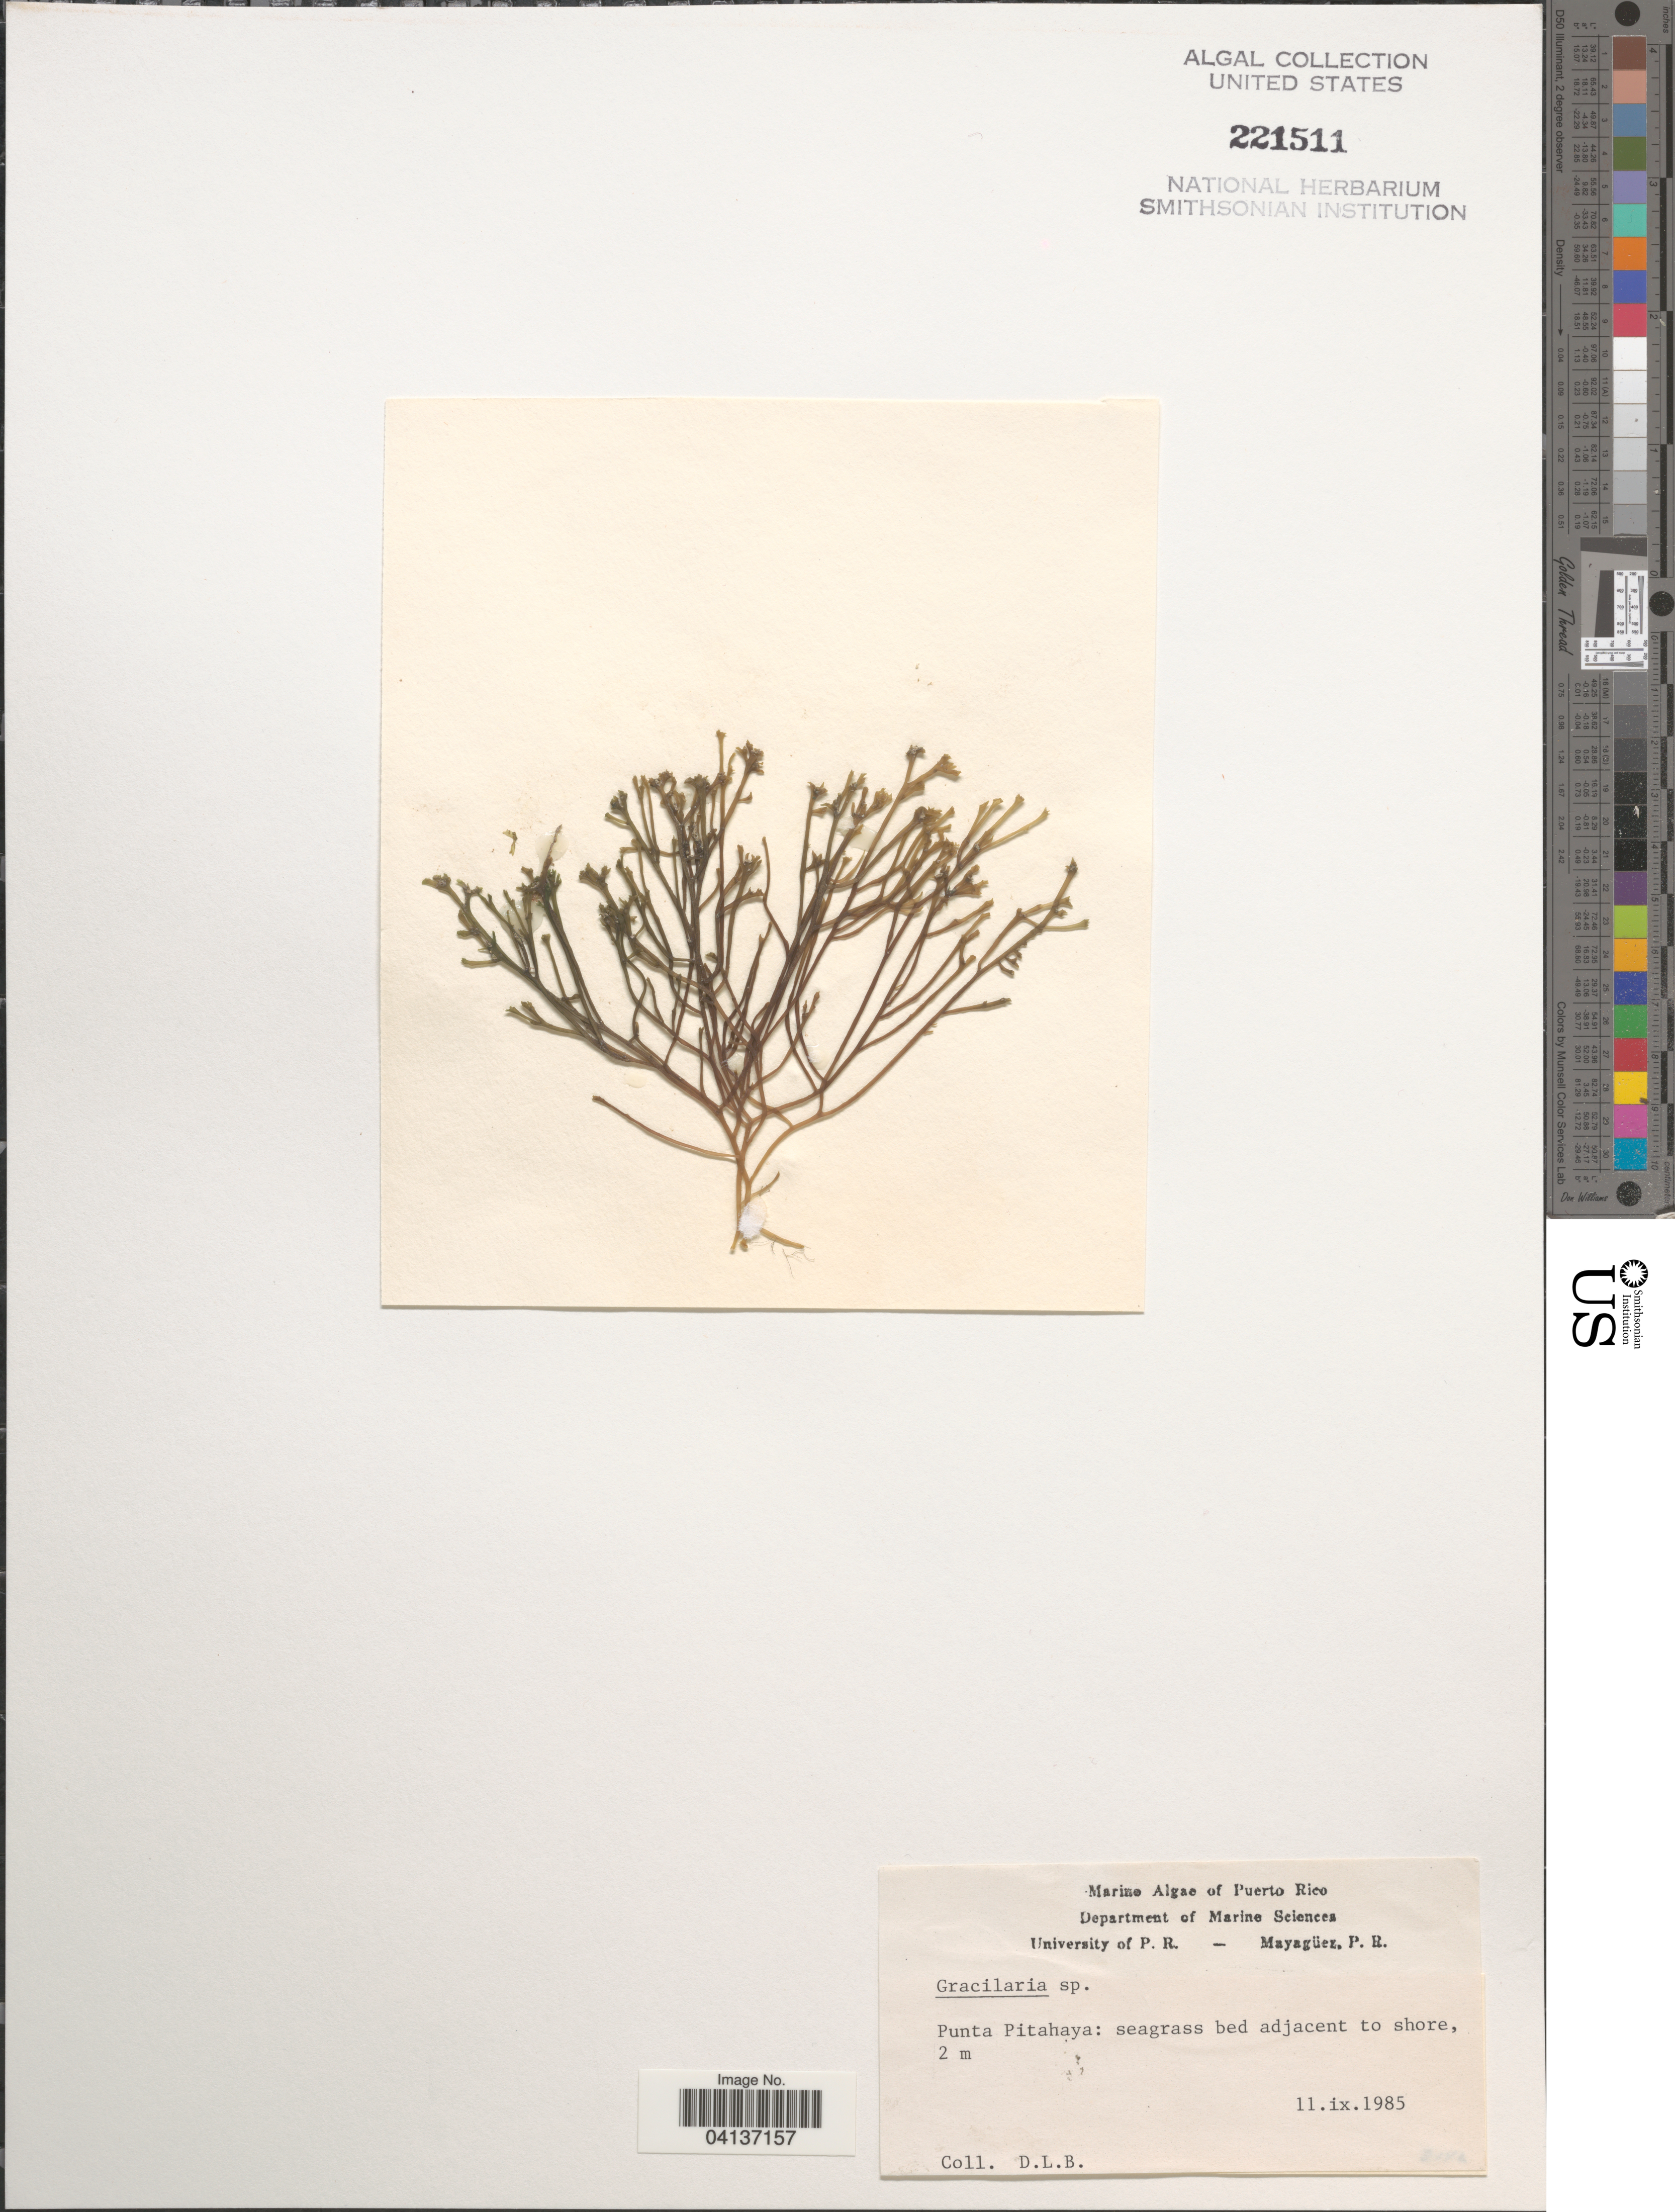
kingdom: Plantae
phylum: Rhodophyta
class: Florideophyceae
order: Gracilariales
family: Gracilariaceae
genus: Gracilaria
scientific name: Gracilaria sp.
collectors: D. L. B.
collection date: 1985-09-11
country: Puerto Rico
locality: Punta Pitahaya.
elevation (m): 2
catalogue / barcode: US 221511